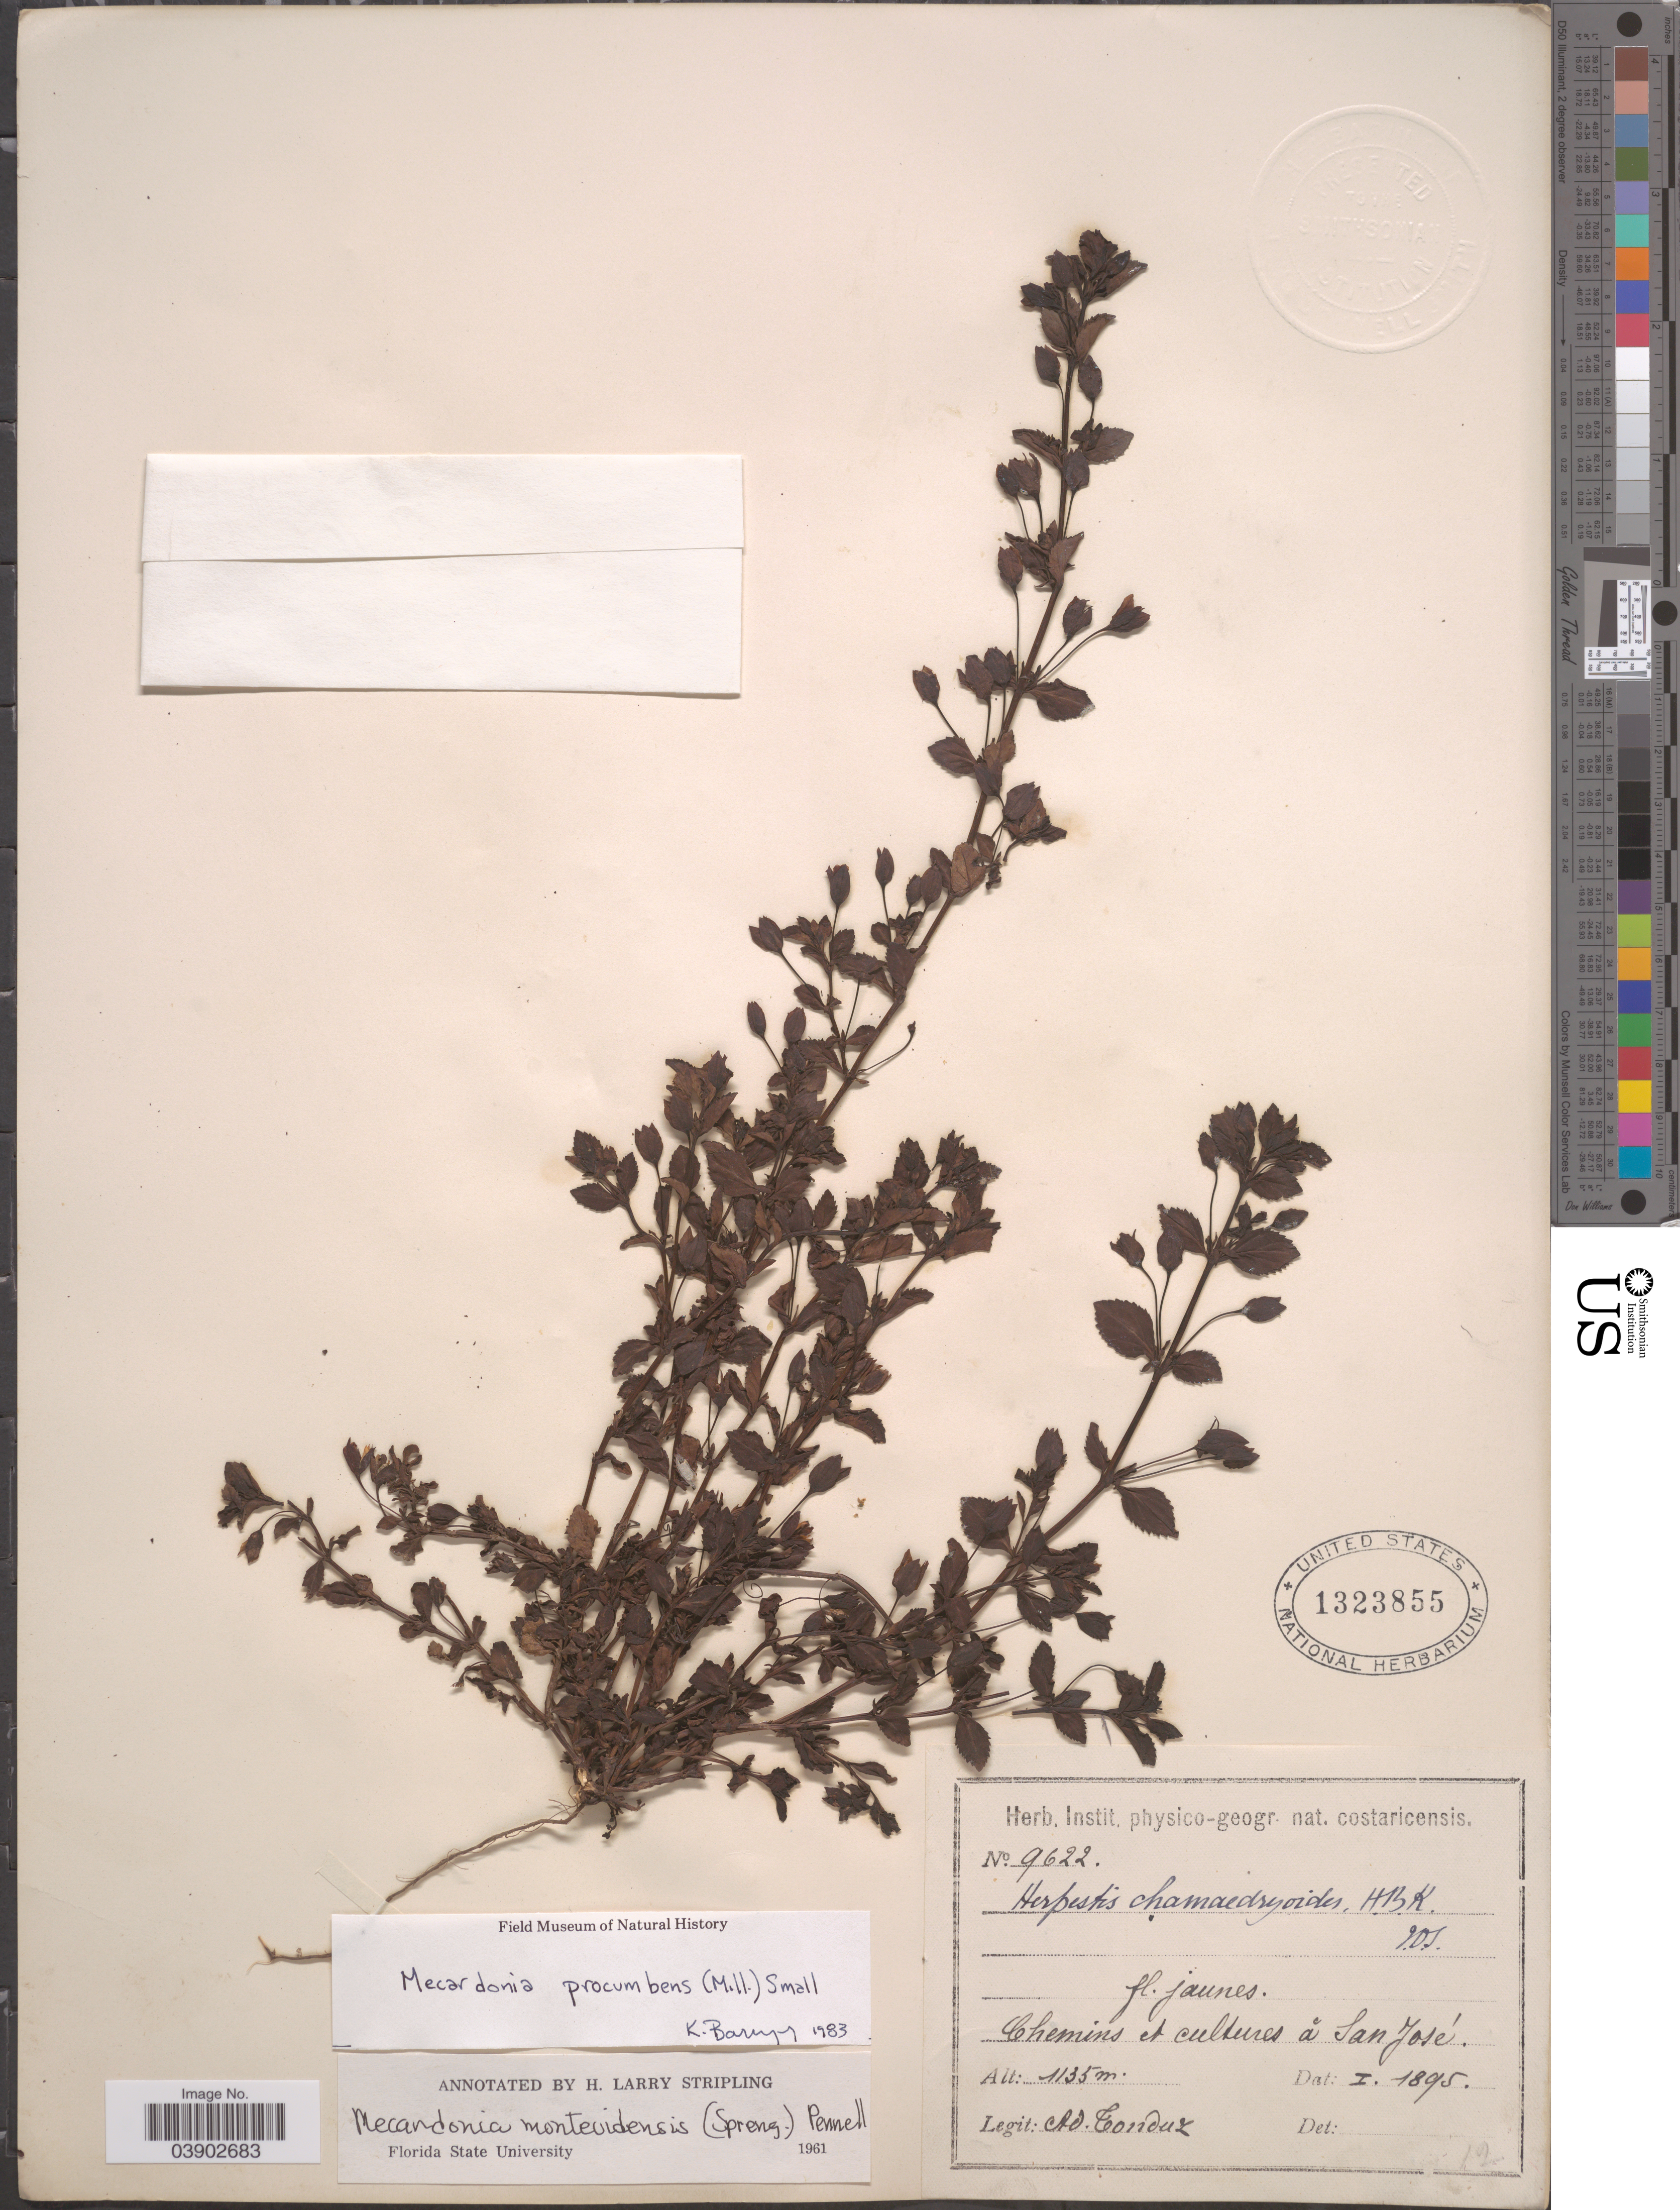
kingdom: Plantae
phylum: Tracheophyta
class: Magnoliopsida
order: Lamiales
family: Plantaginaceae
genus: Mecardonia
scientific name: Mecardonia procumbens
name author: (Mill.) Small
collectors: A. Tonduz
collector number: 9622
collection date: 1895-01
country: Costa Rica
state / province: San José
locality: Chemins et cultures á San José.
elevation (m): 1135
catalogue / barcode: US 1323855